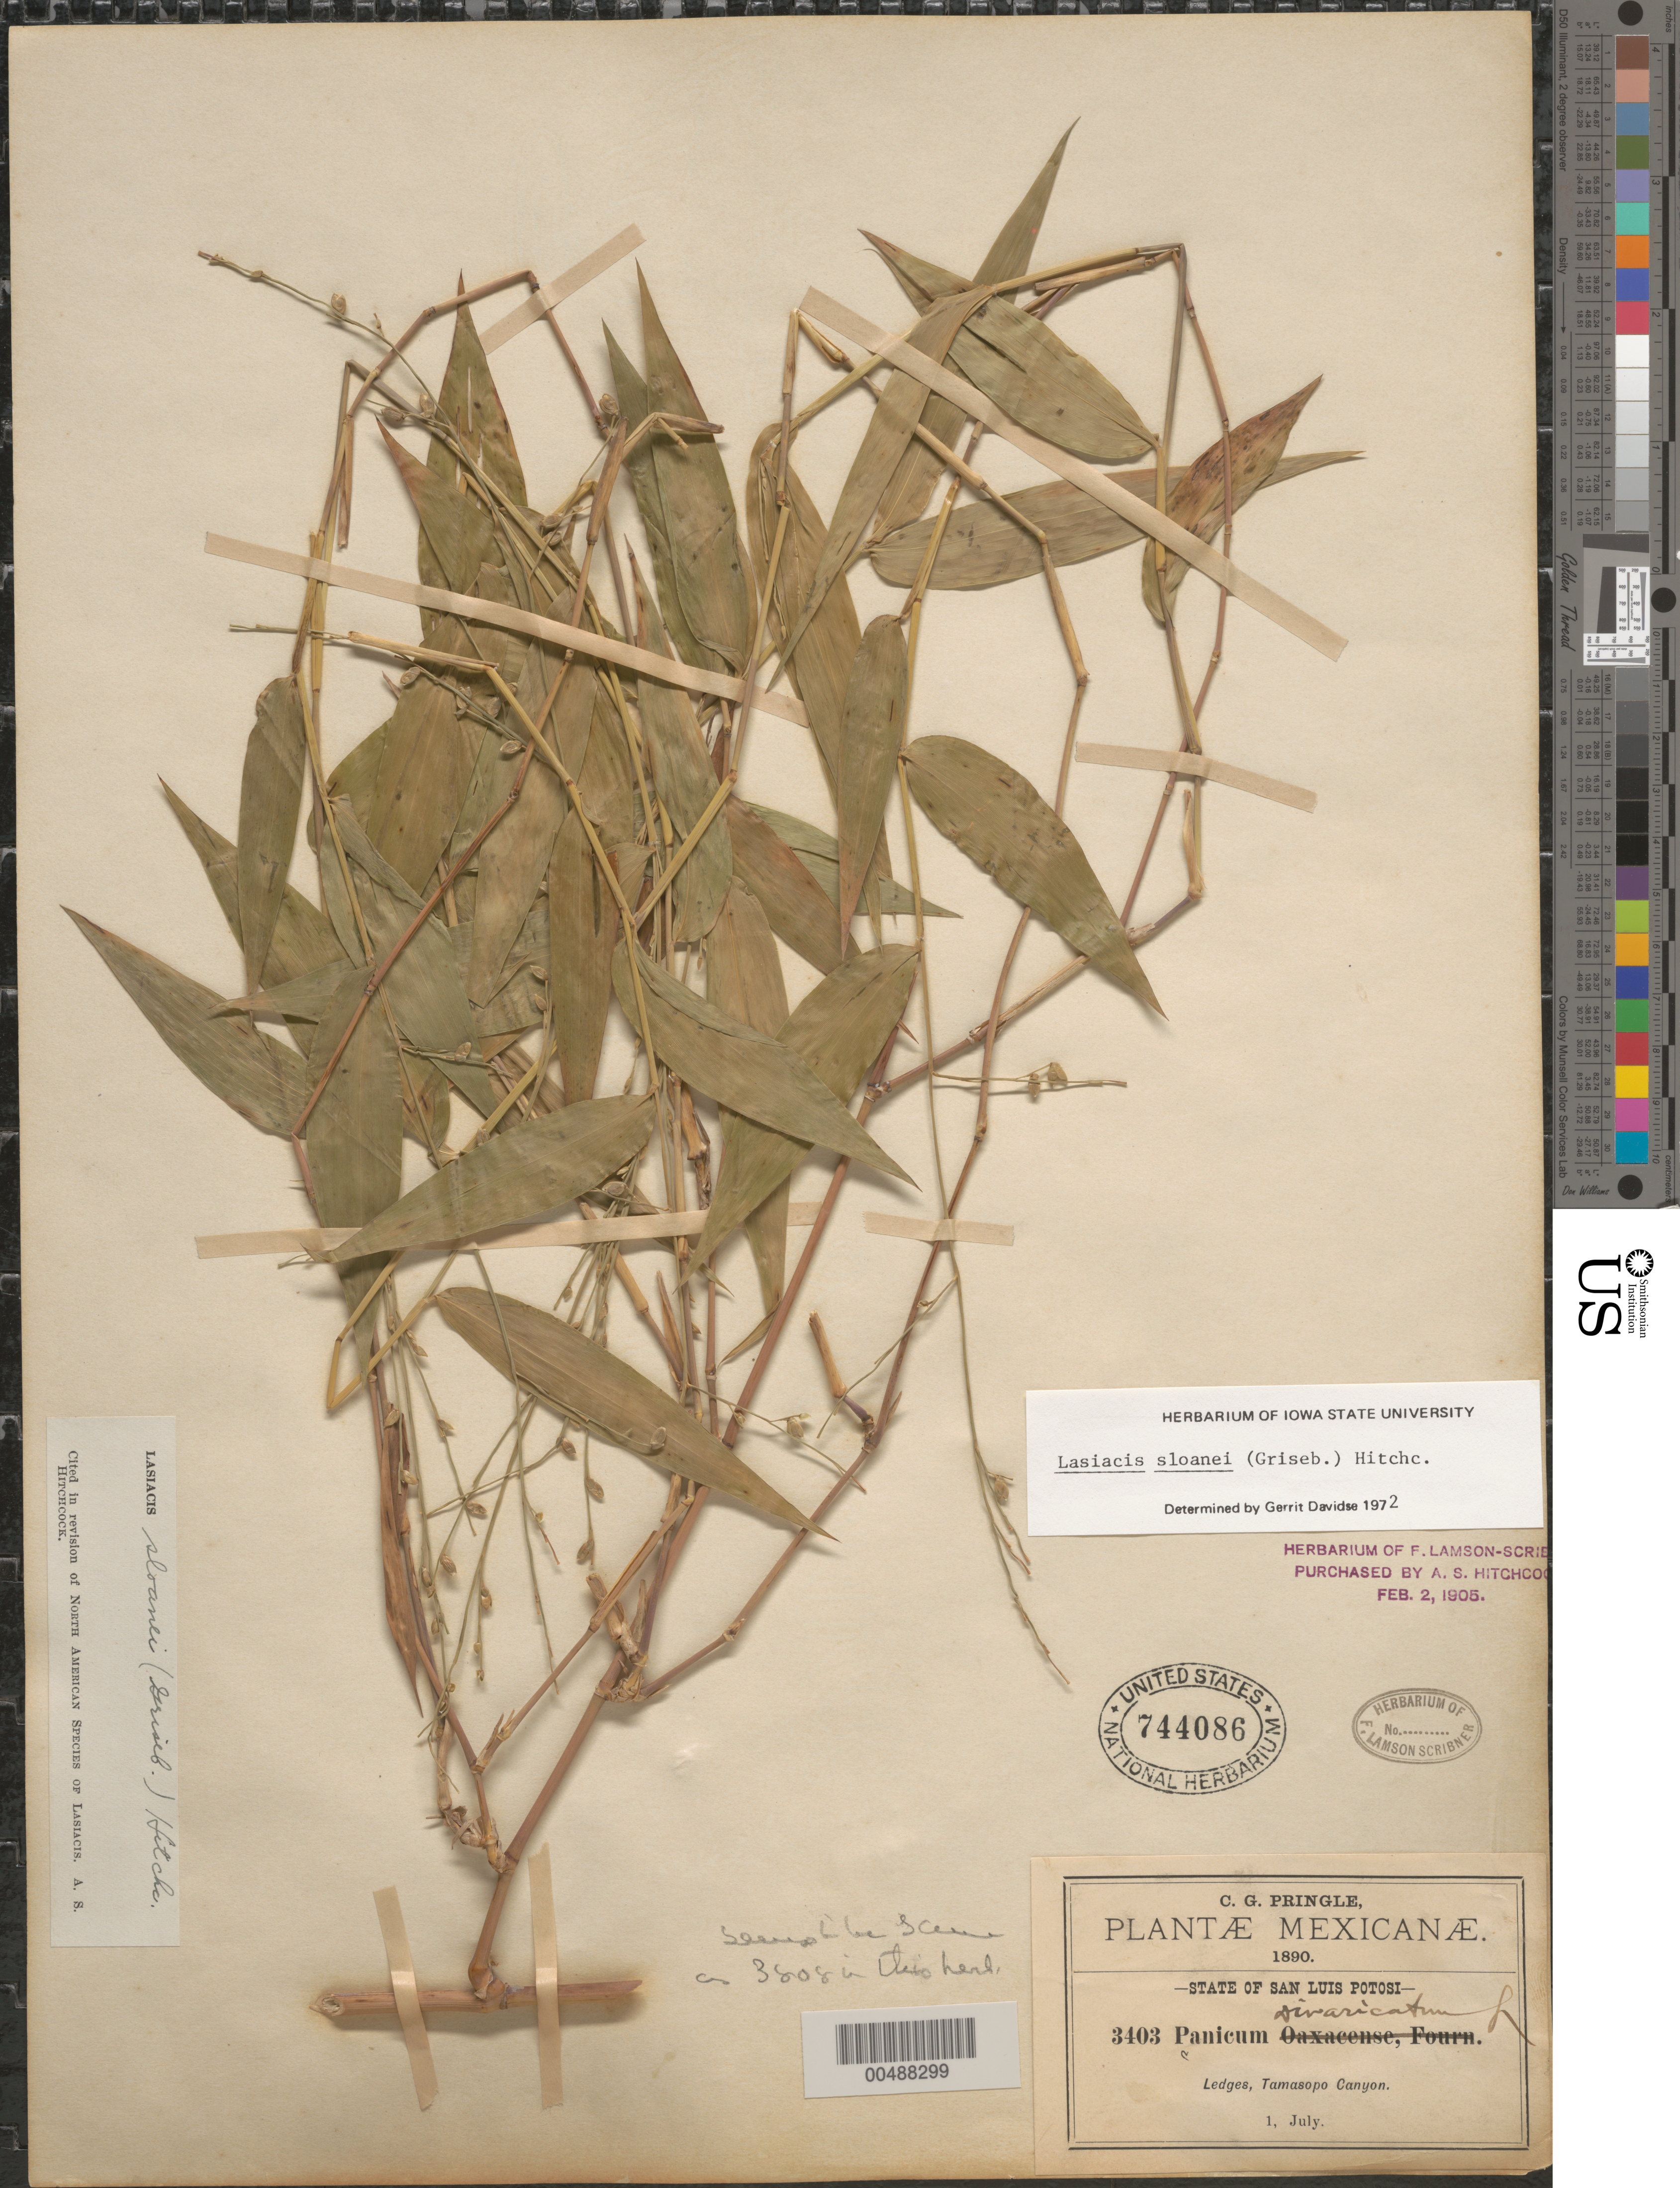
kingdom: Plantae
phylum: Tracheophyta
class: Liliopsida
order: Poales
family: Poaceae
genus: Lasiacis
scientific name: Lasiacis sloanei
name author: (Griseb.) Hitchc.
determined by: Davidse, Gerrit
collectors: C. G. Pringle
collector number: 3403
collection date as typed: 1 Jul 1890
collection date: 1890-07-01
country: Mexico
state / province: San Luis Potosi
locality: Tamasopo Canyon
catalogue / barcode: US 744086